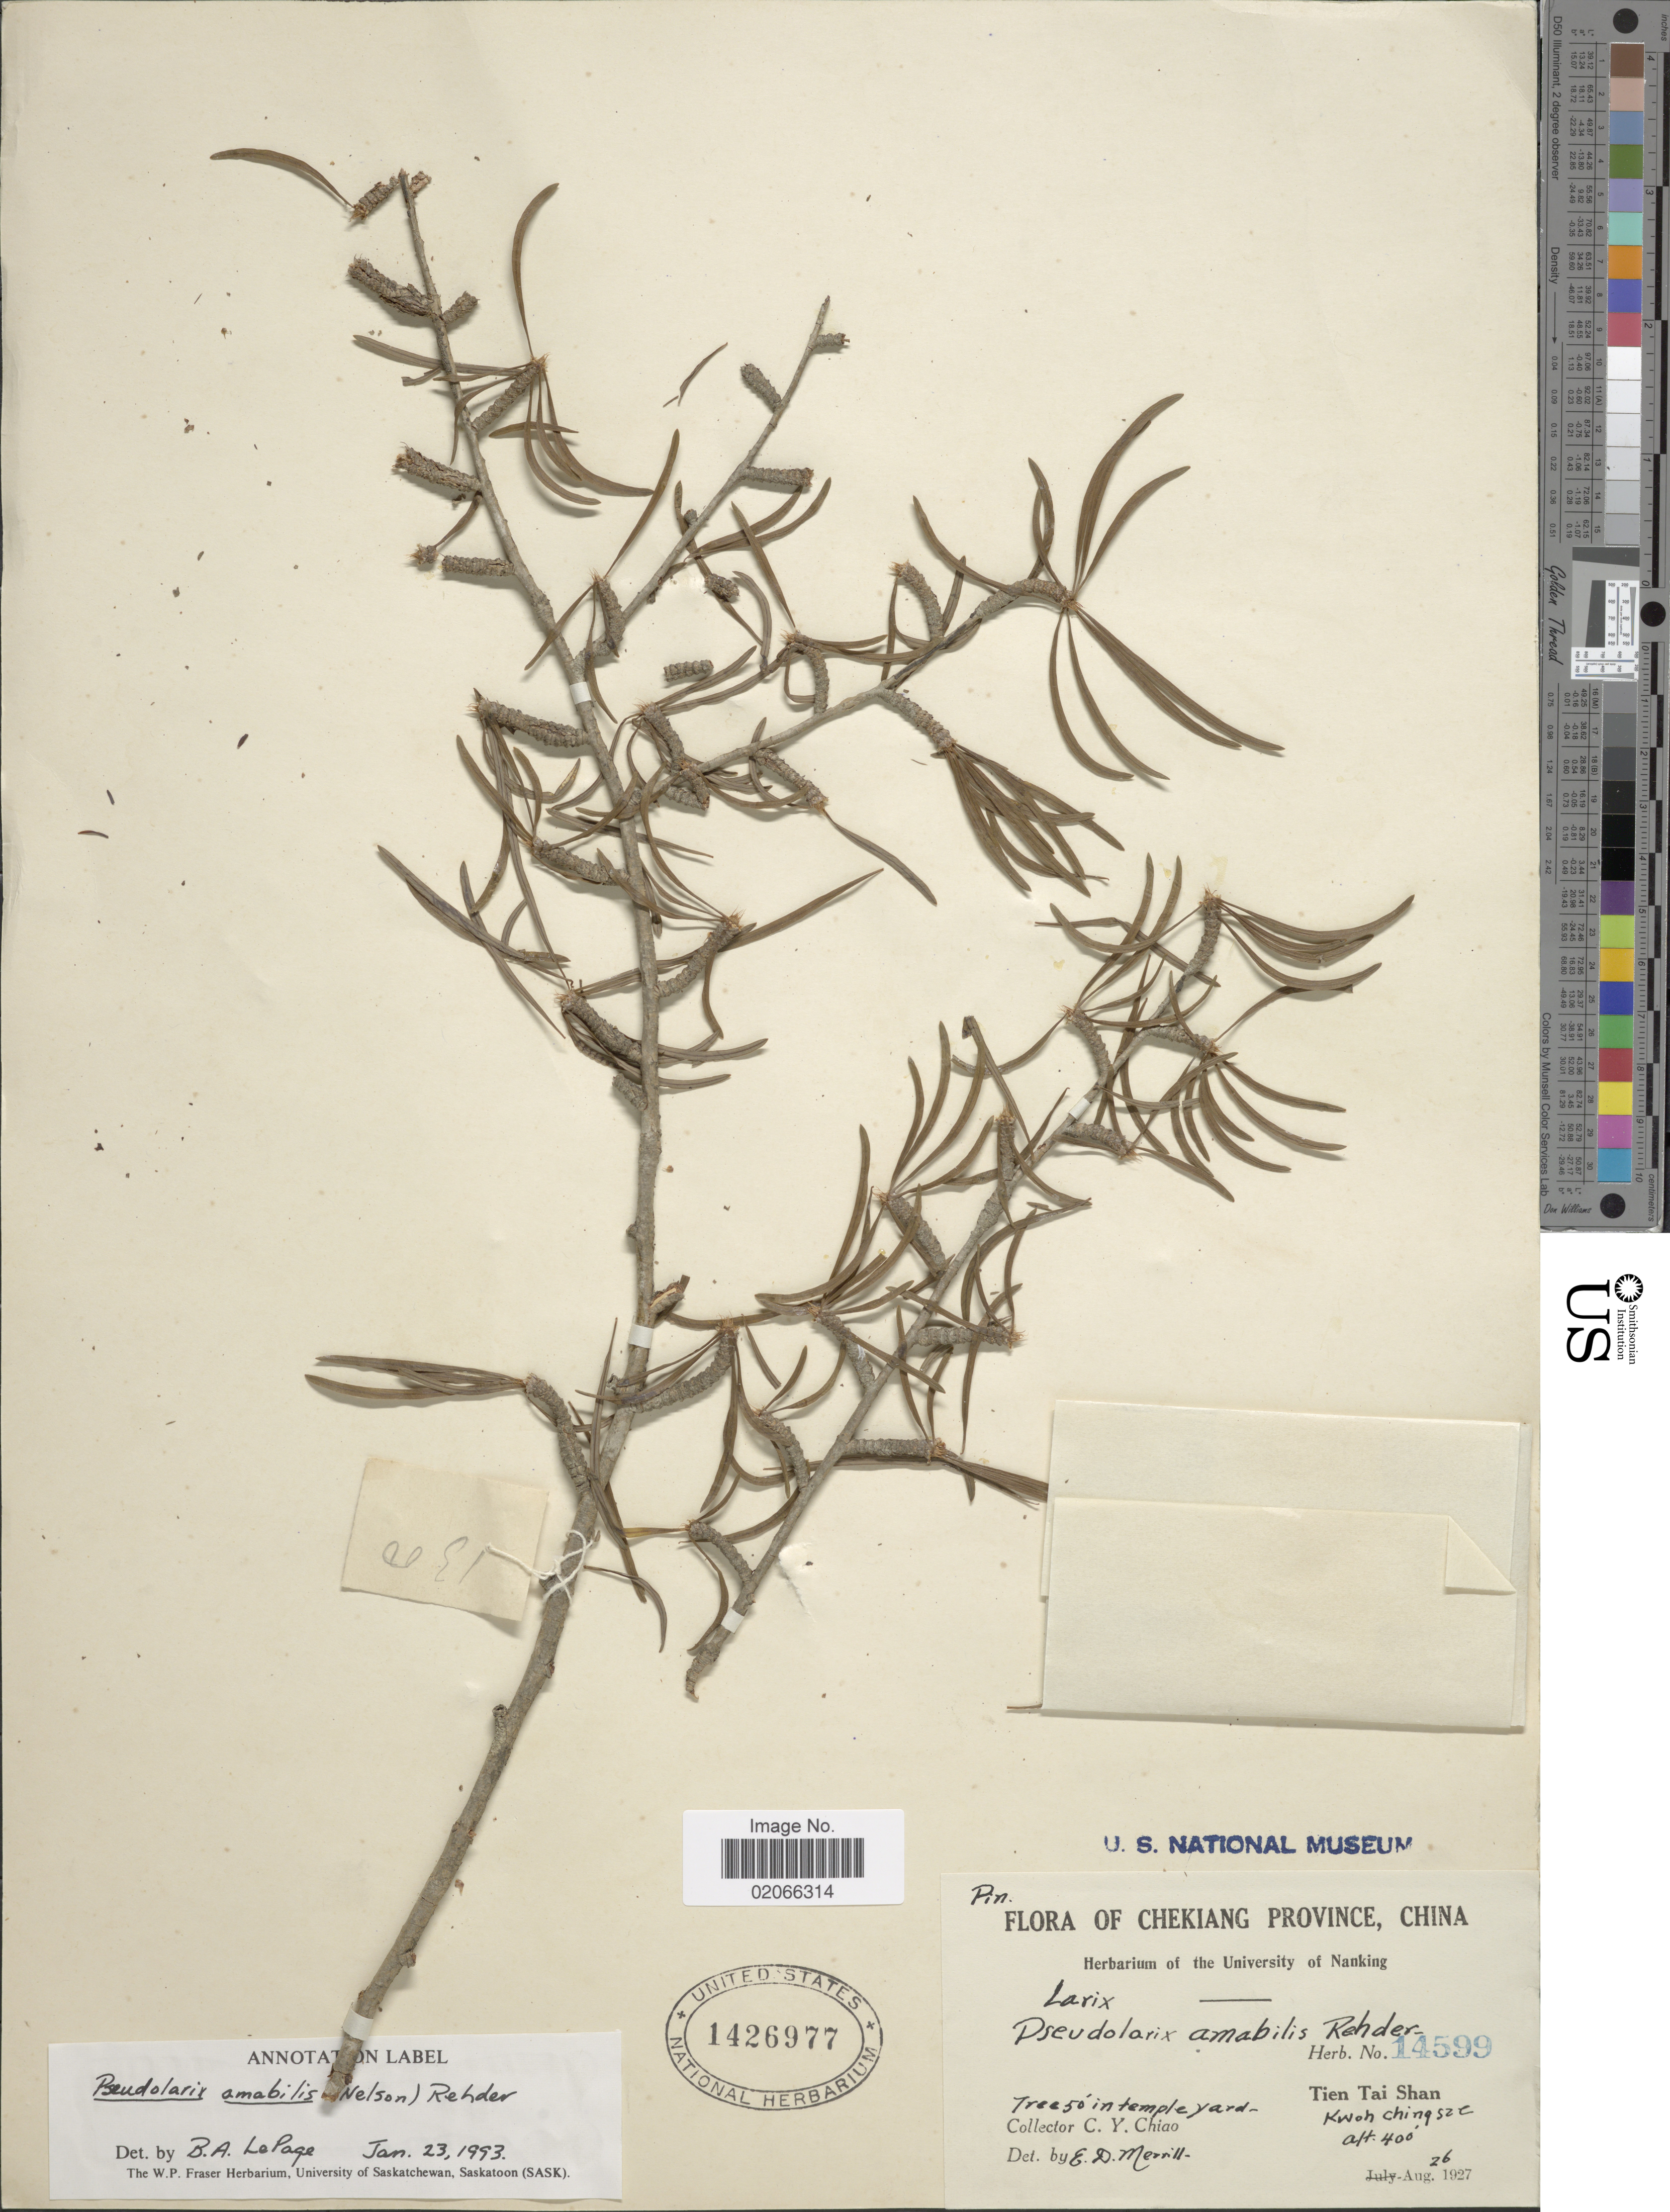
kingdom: Plantae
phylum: Tracheophyta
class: Pinopsida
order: Pinales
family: Pinaceae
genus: Pseudolarix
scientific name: Pseudolarix amabilis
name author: Rehder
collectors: C. Y. Chiao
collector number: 14599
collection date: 1927-08-26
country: China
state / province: Zhejiang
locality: Chekiang, Tien Tai Shan, Kwoh Chingsze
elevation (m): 122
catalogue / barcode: US 1426977